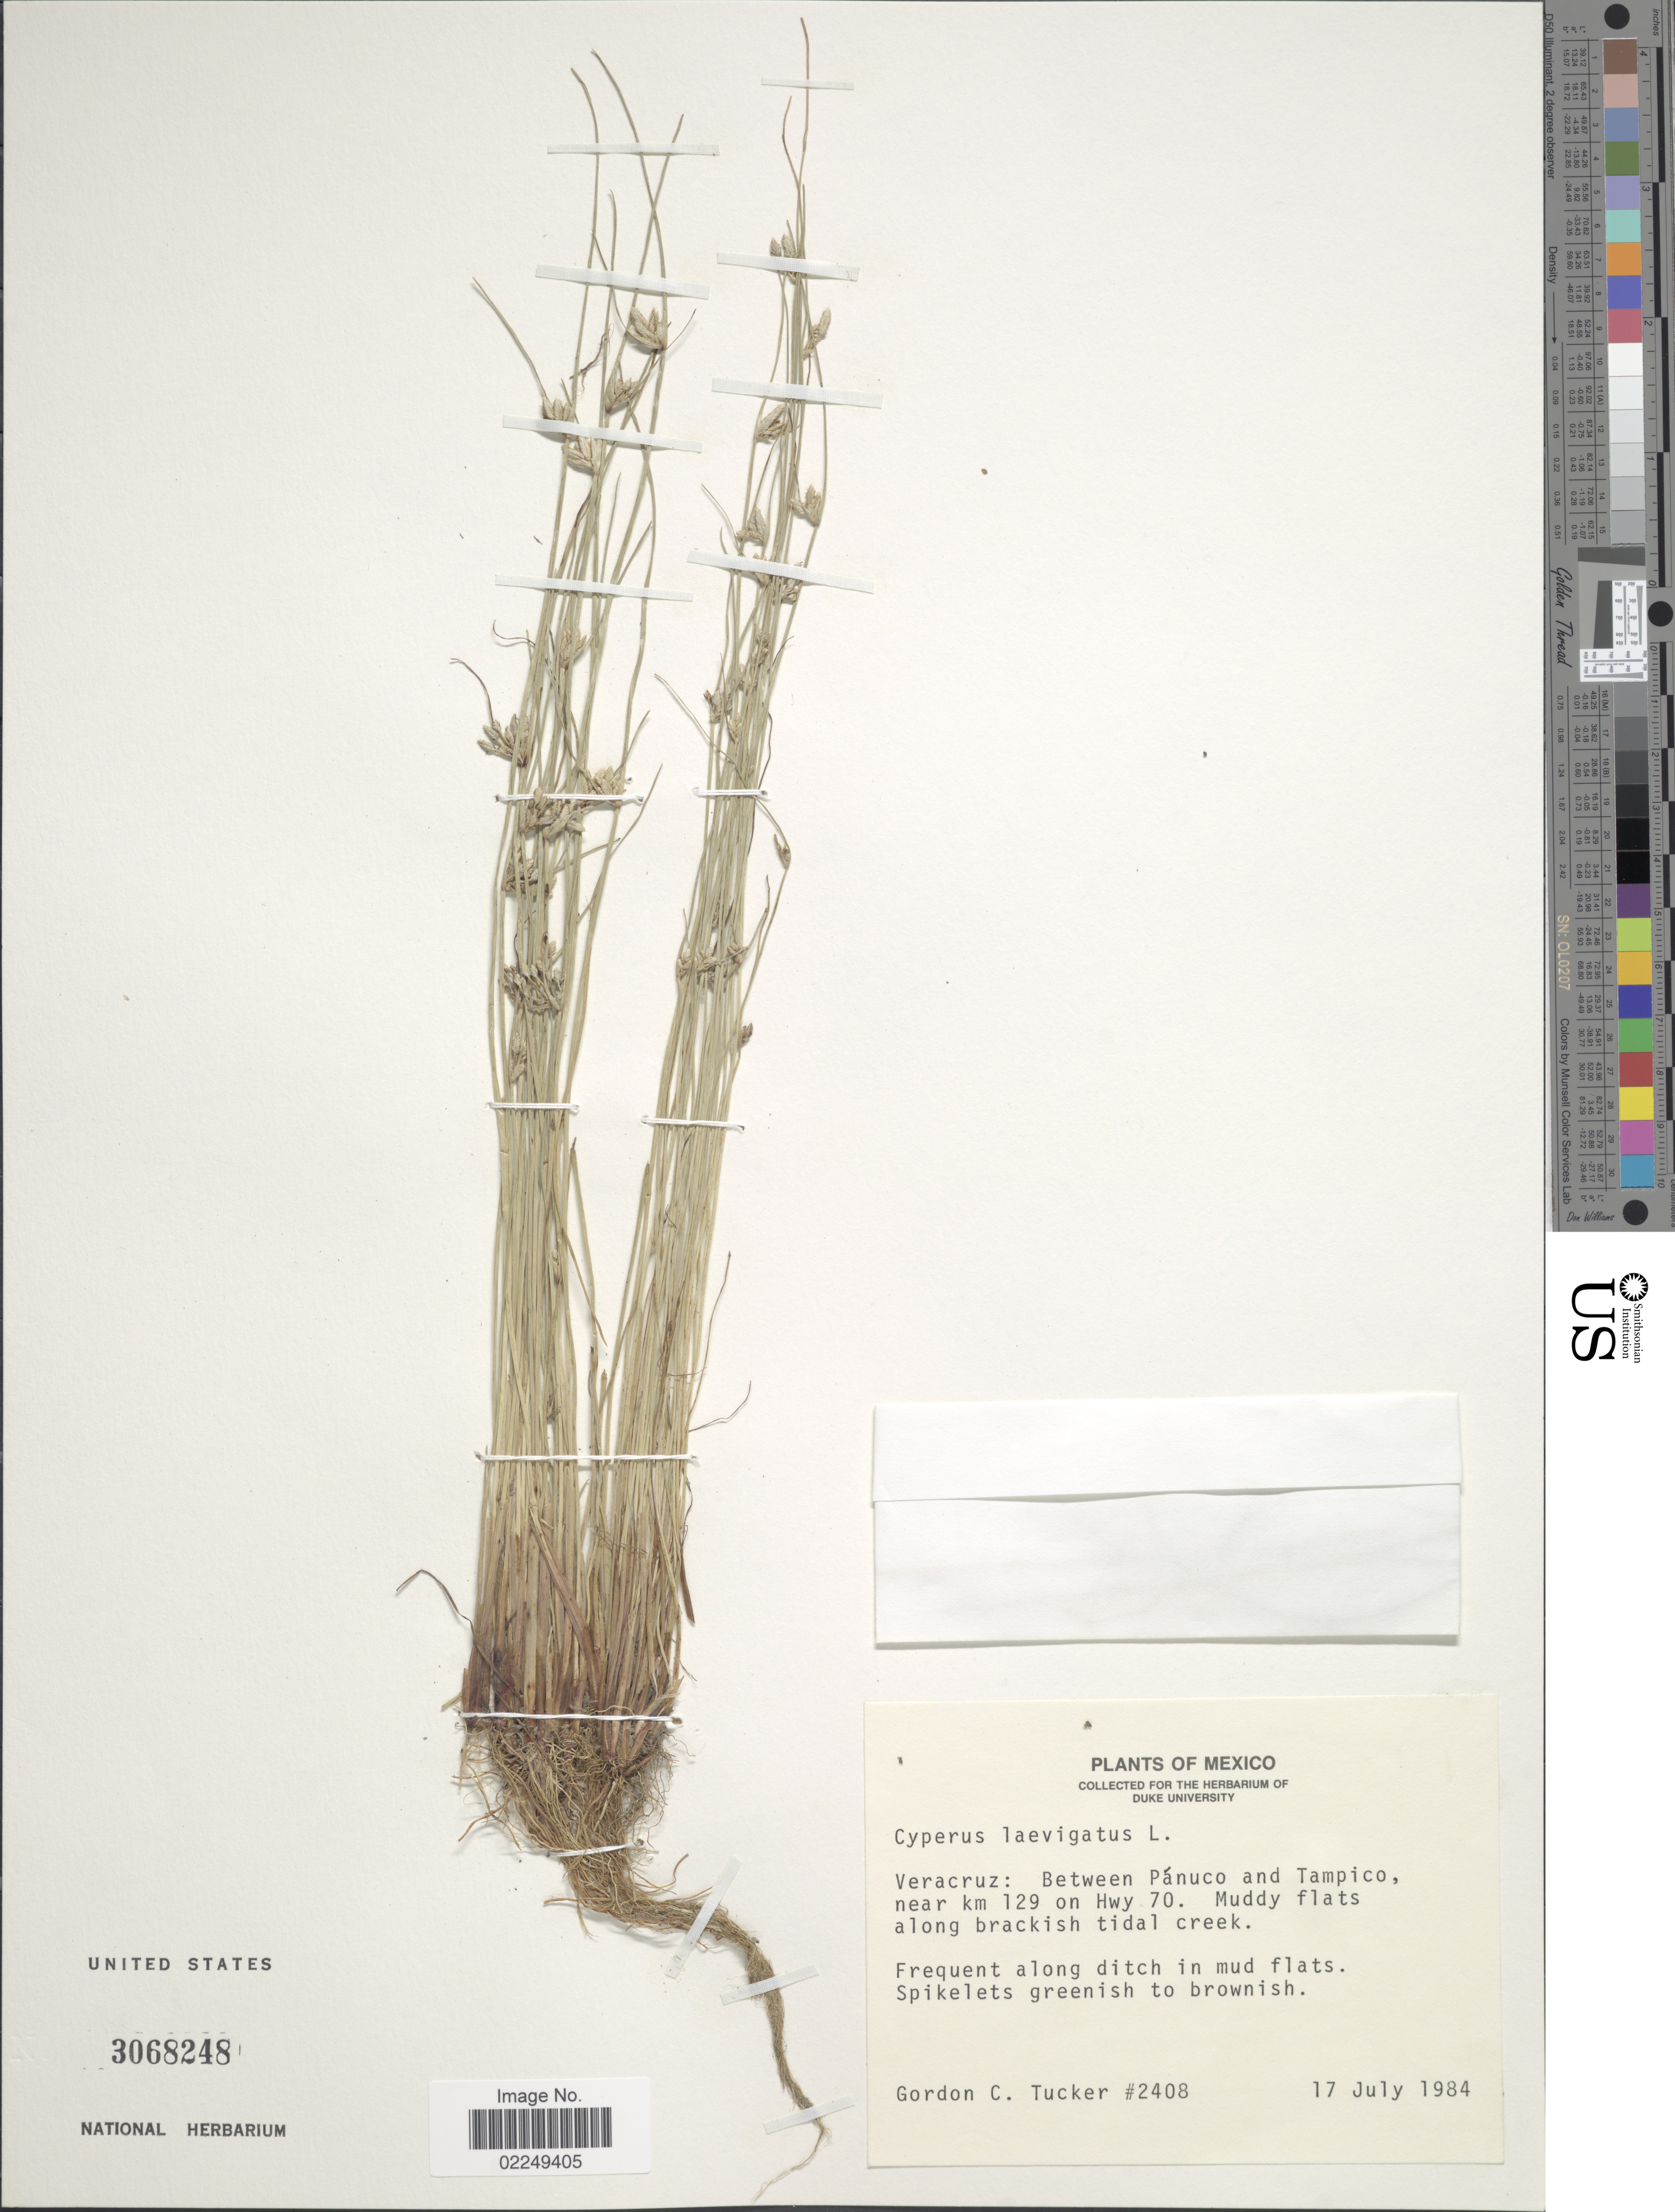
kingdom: Plantae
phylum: Tracheophyta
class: Liliopsida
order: Poales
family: Cyperaceae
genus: Cyperus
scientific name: Cyperus laevigatus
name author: L.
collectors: G. C. Tucker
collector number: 2408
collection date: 1984-07-17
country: Mexico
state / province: Veracruz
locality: Between Panuco and Tampico near Km 129 on Hwy 70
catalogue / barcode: US 3068248